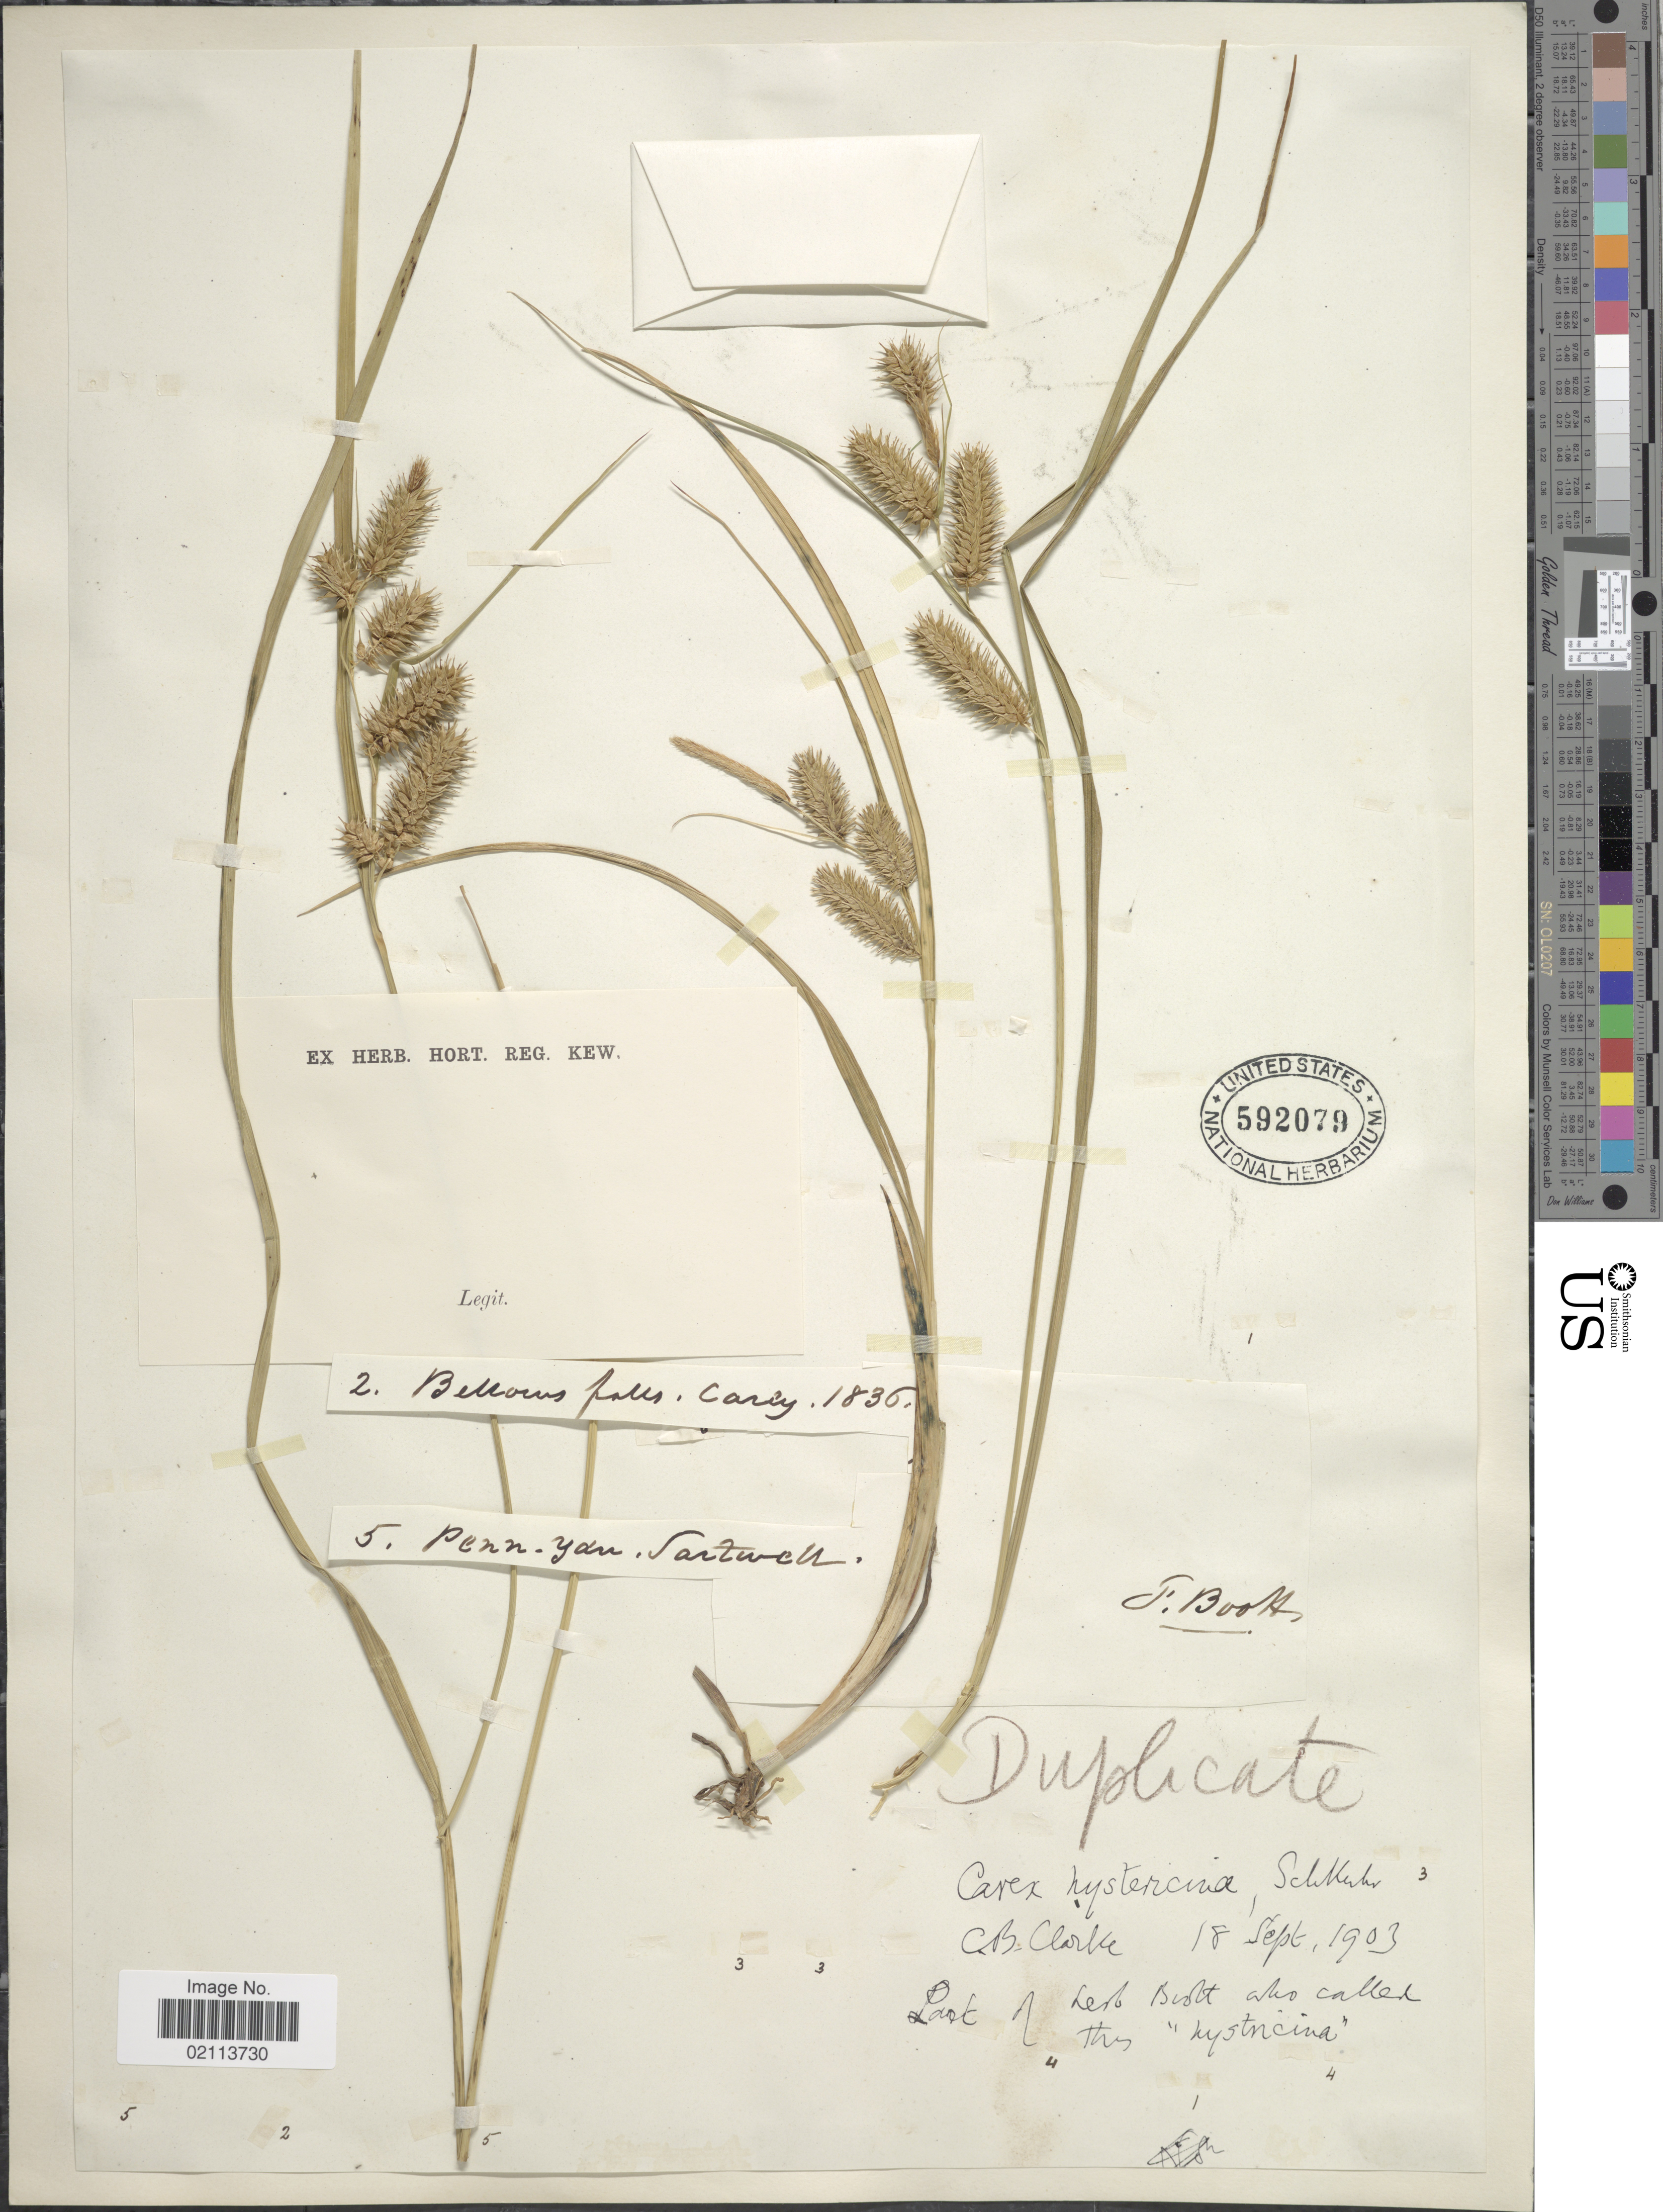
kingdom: Plantae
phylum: Tracheophyta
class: Liliopsida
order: Poales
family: Cyperaceae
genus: Carex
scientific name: Carex hystericina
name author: Muhl. ex Willd.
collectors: Carey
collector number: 2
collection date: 1836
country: United States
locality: Bellows Falls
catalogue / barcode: US 592079-2